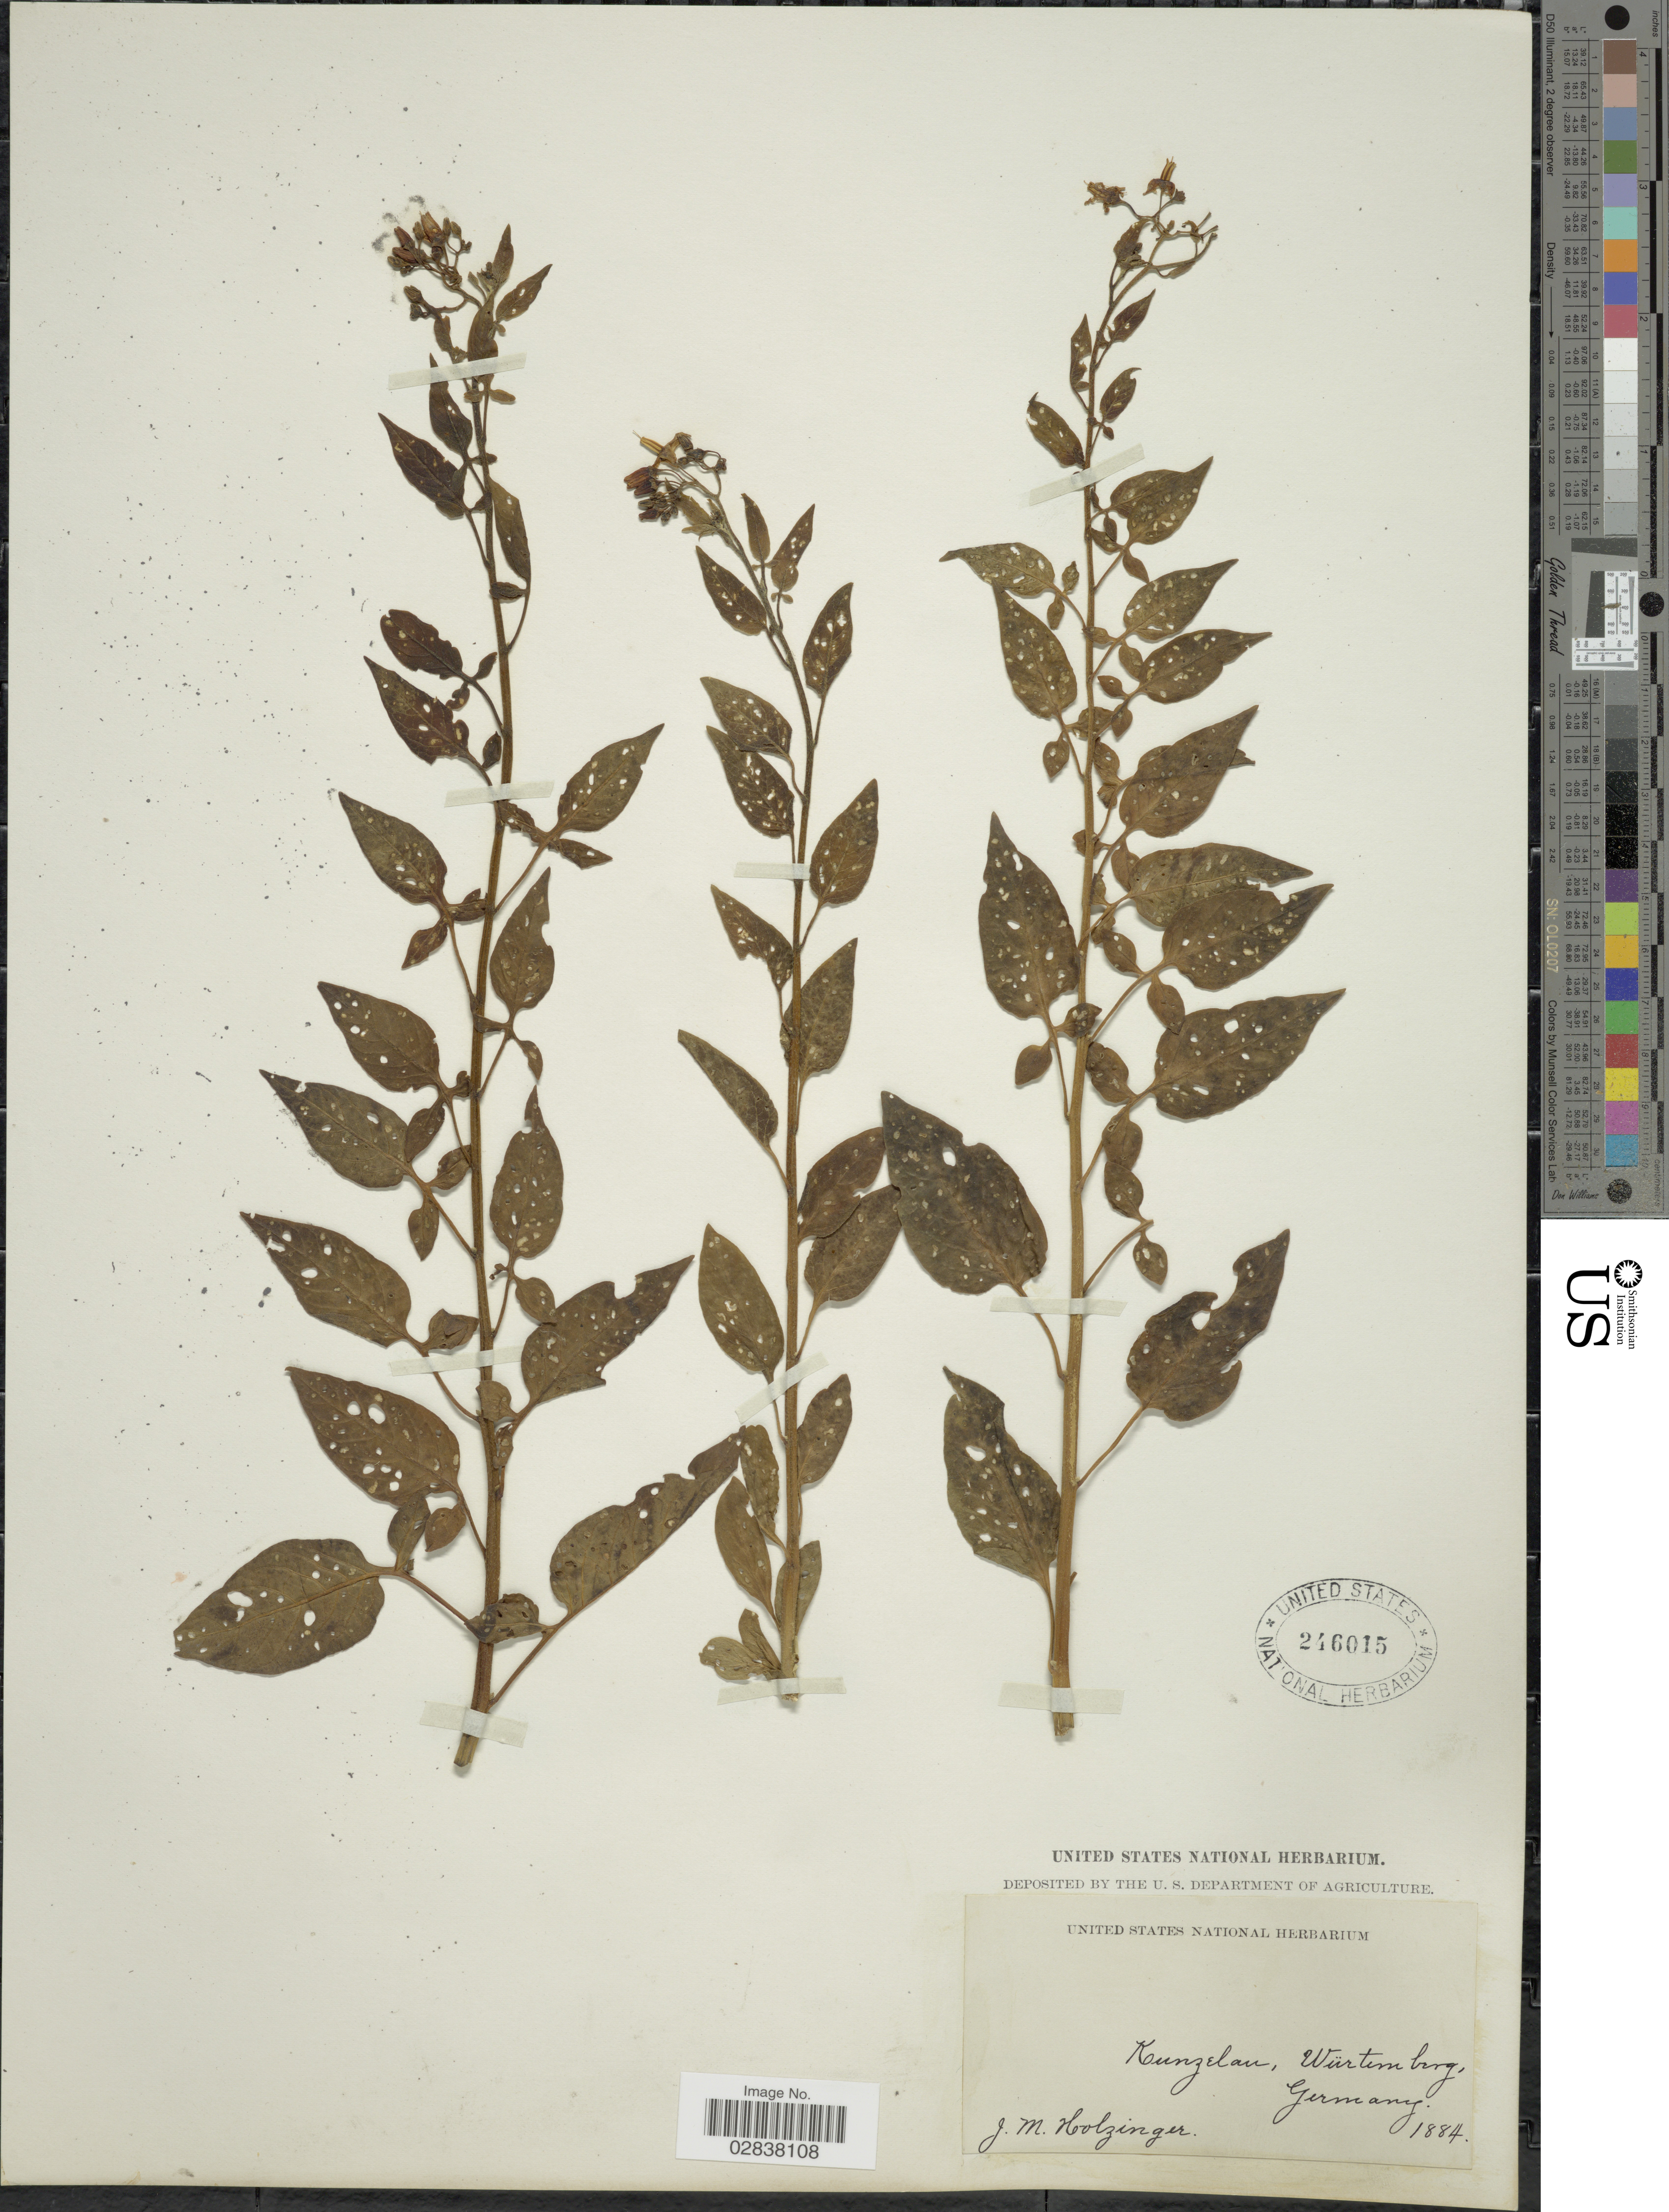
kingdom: Plantae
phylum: Tracheophyta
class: Magnoliopsida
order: Solanales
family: Solanaceae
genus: Solanum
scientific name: Solanum dulcamara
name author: L.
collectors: J. M. Holzinger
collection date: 1884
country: Germany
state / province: Baden-Württemberg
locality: Kunzelau, Würtemberg.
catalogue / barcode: US 246015